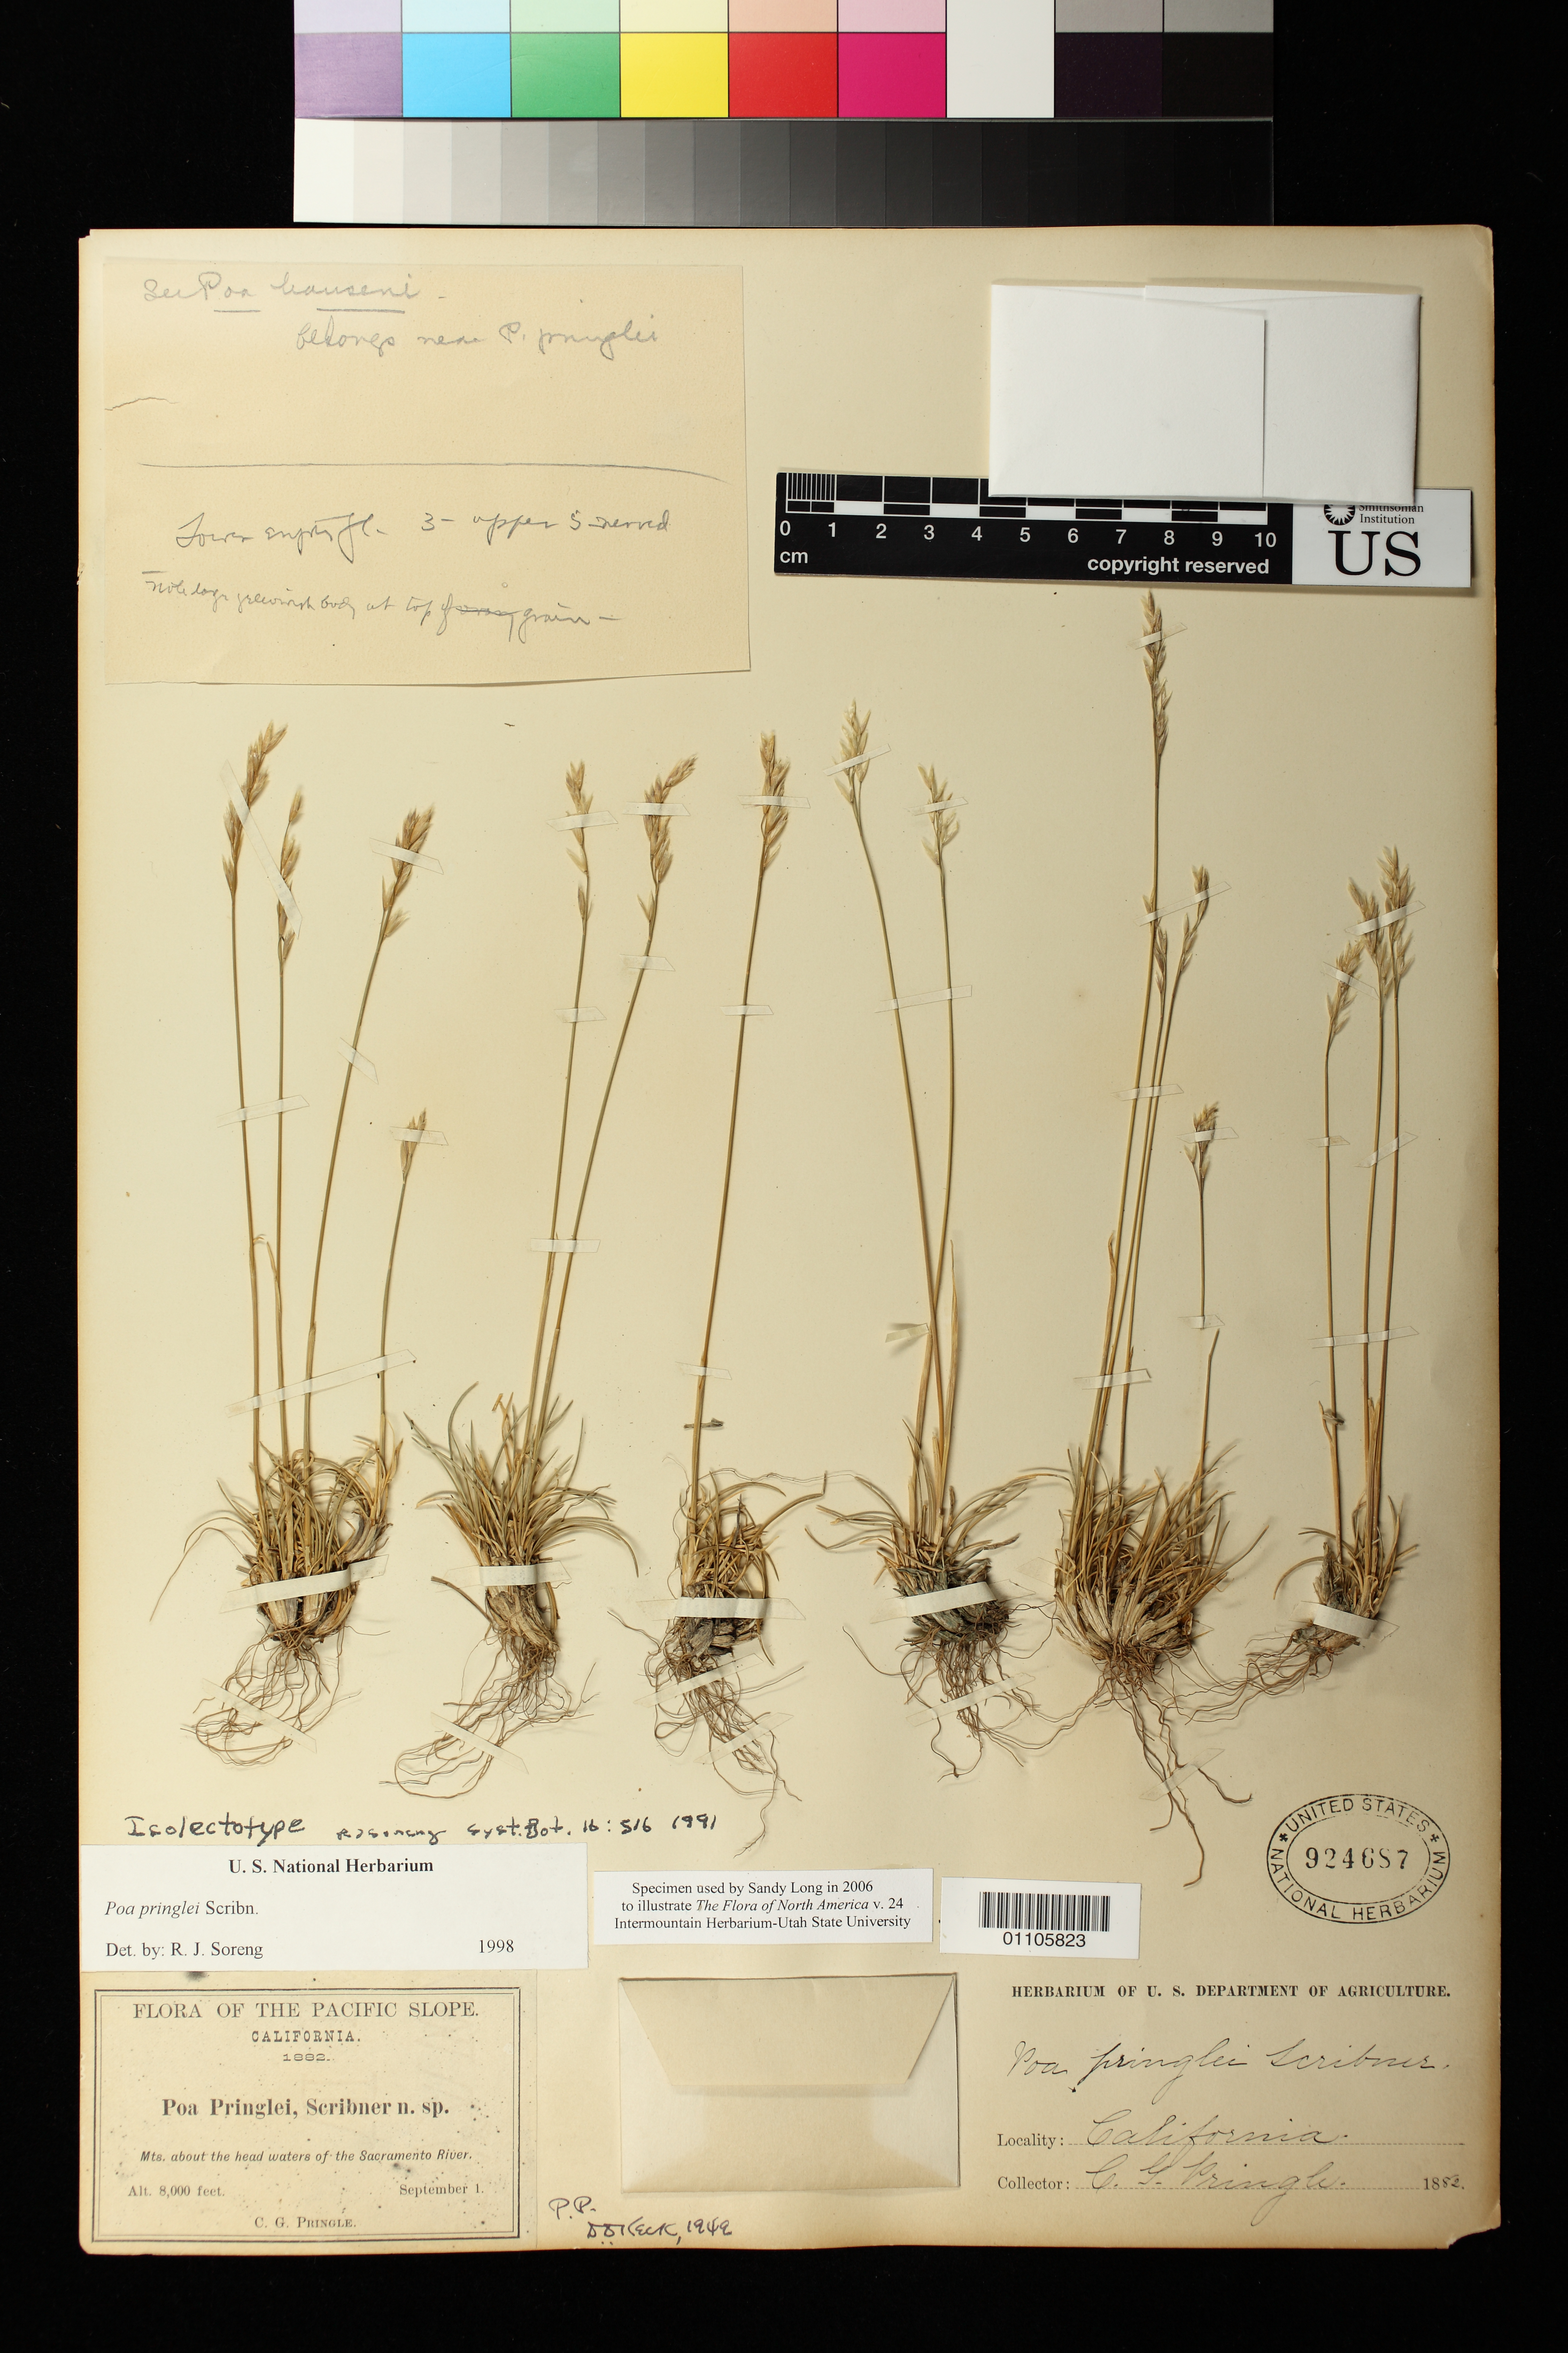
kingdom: Plantae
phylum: Tracheophyta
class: Liliopsida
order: Poales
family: Poaceae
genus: Poa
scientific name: Poa pringlei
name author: Scribn.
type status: Isolectotype; Syntype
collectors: C. G. Pringle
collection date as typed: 01 Sep 1882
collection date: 1882-09-01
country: United States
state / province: California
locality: Mountains about the head waters of the Sacramento River.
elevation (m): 2438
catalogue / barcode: US 924687